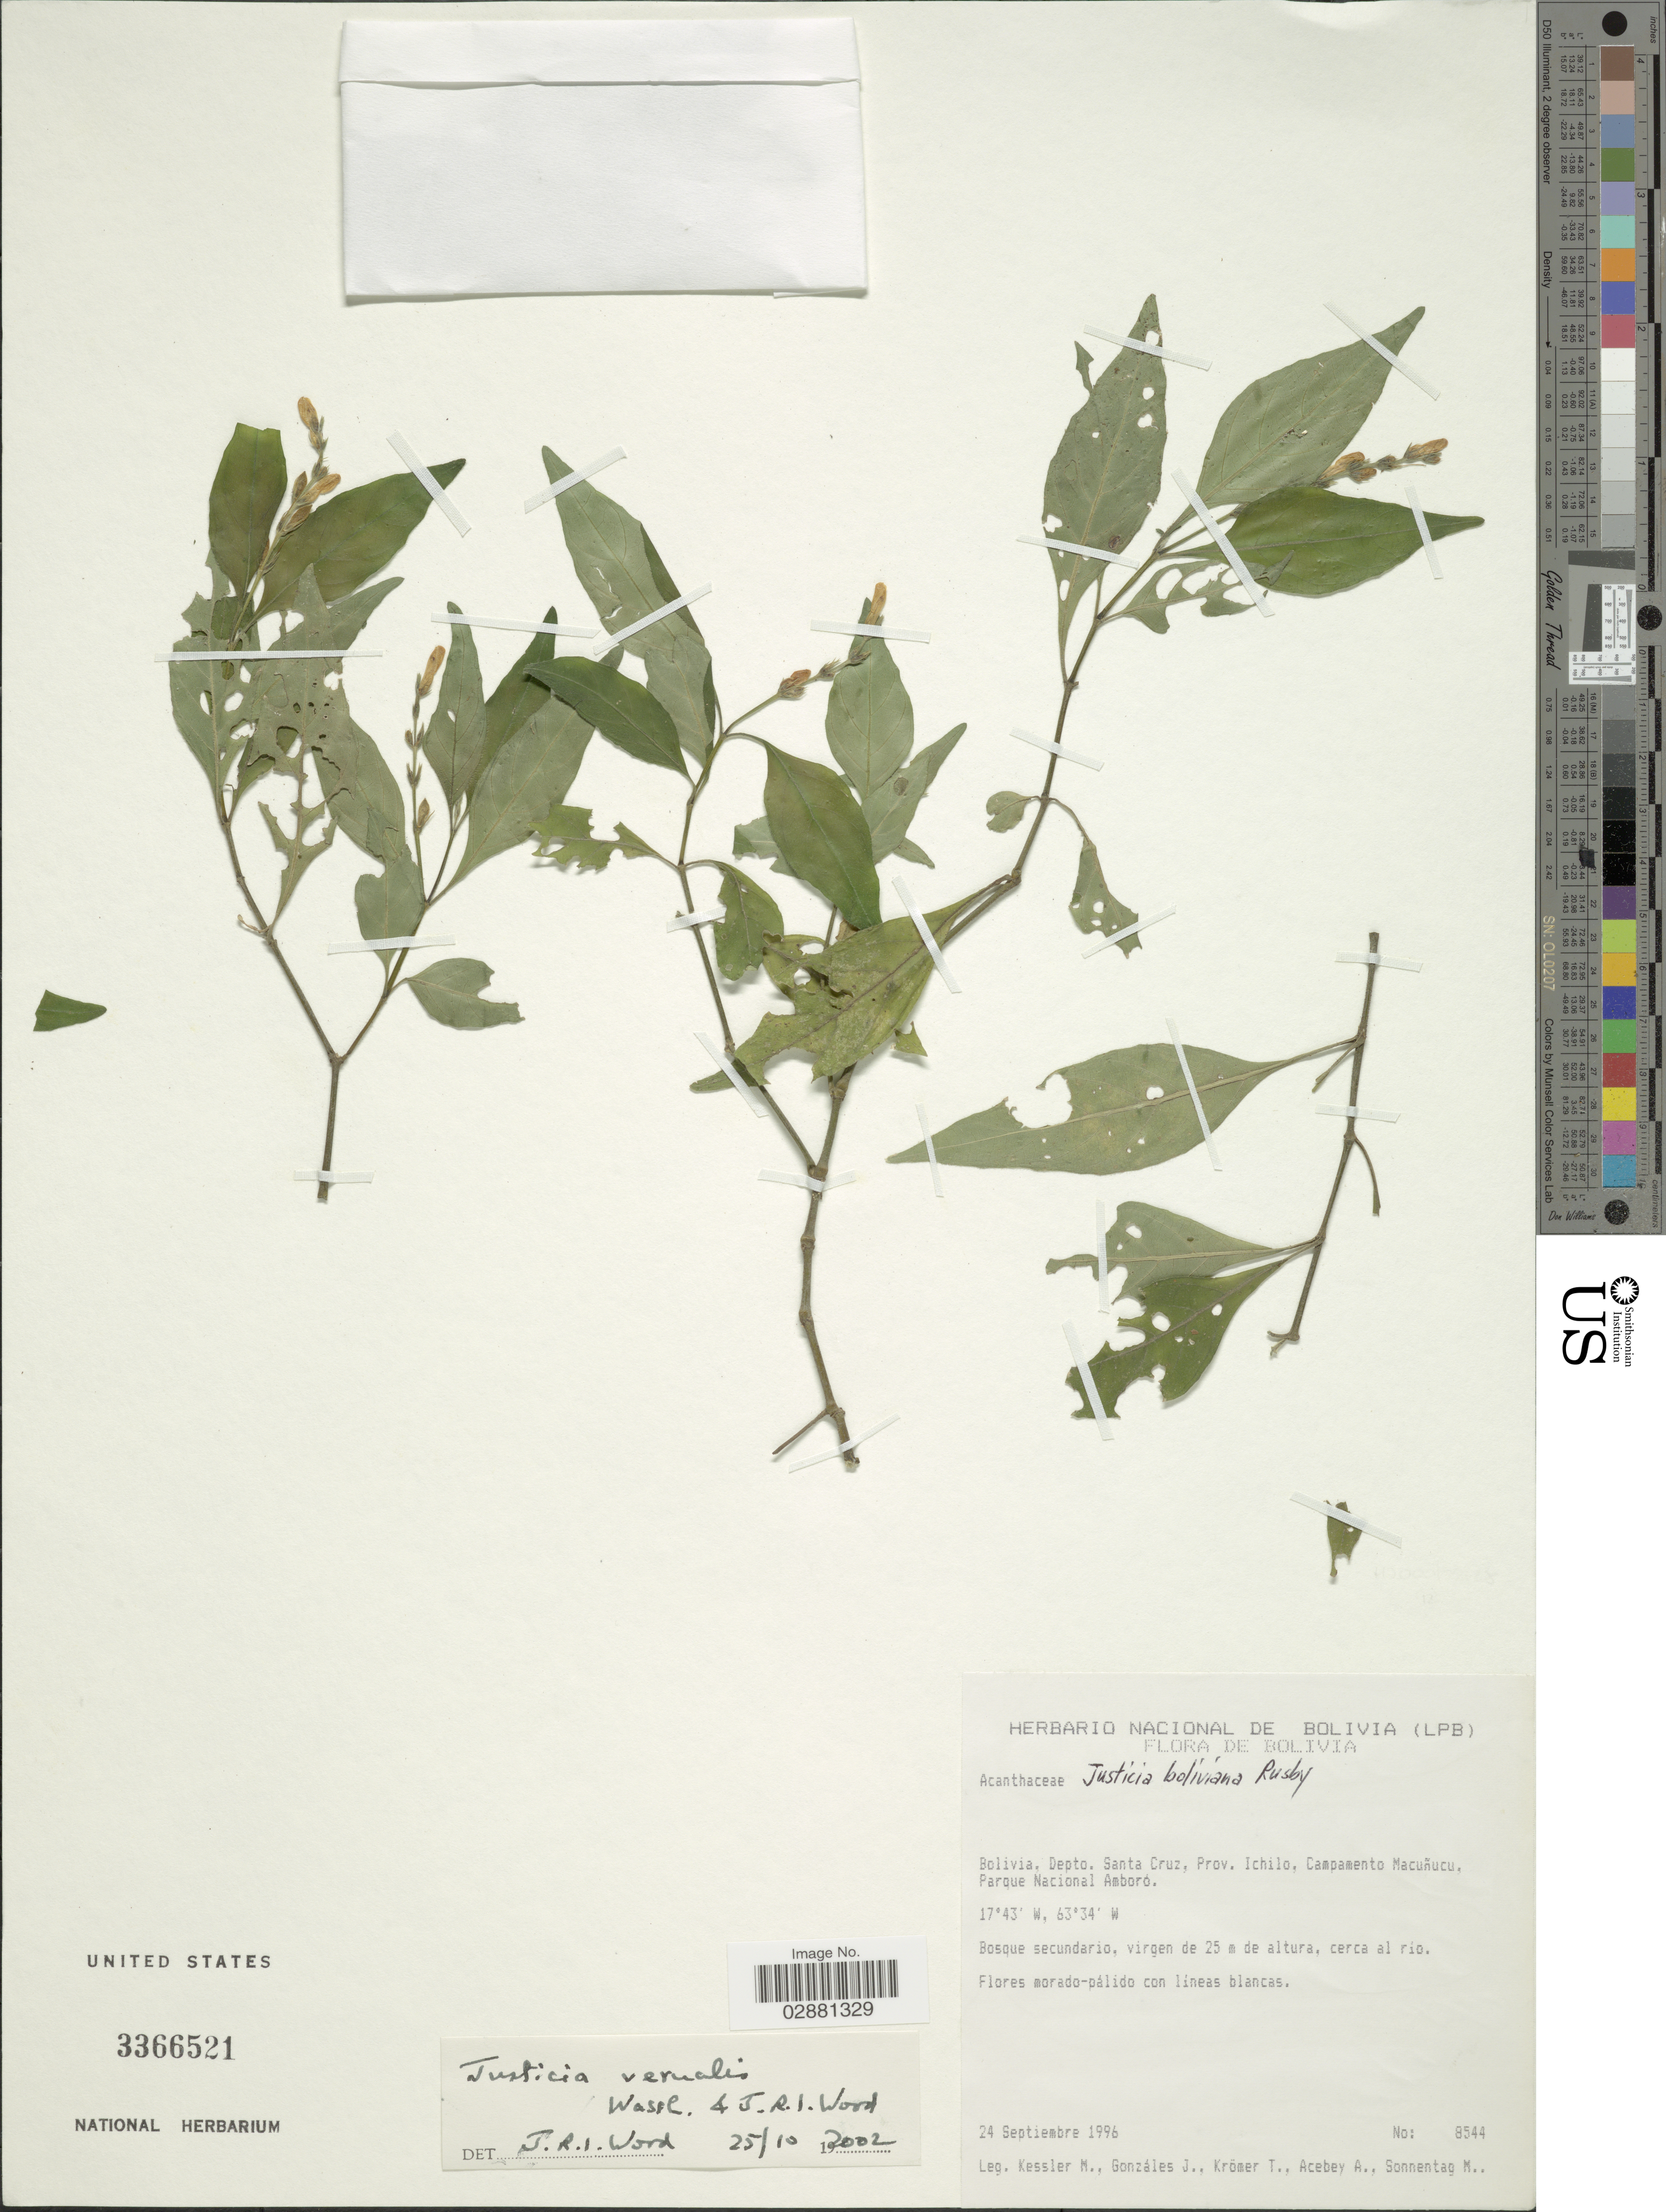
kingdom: Plantae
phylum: Tracheophyta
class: Magnoliopsida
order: Lamiales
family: Acanthaceae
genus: Justicia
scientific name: Justicia vernalis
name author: Wassh. & J.R.I. Wood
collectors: M. Kessler, J. Gonzales, T. Krömer, A. Acebey & M. Sonnentag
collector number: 8544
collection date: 1996-09-24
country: Bolivia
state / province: Santa Cruz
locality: Depto. Santa Cruz, Prov. Ichilo, Campamento Macuñucu, Parque Nacional Amboró.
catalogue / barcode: US 3366521